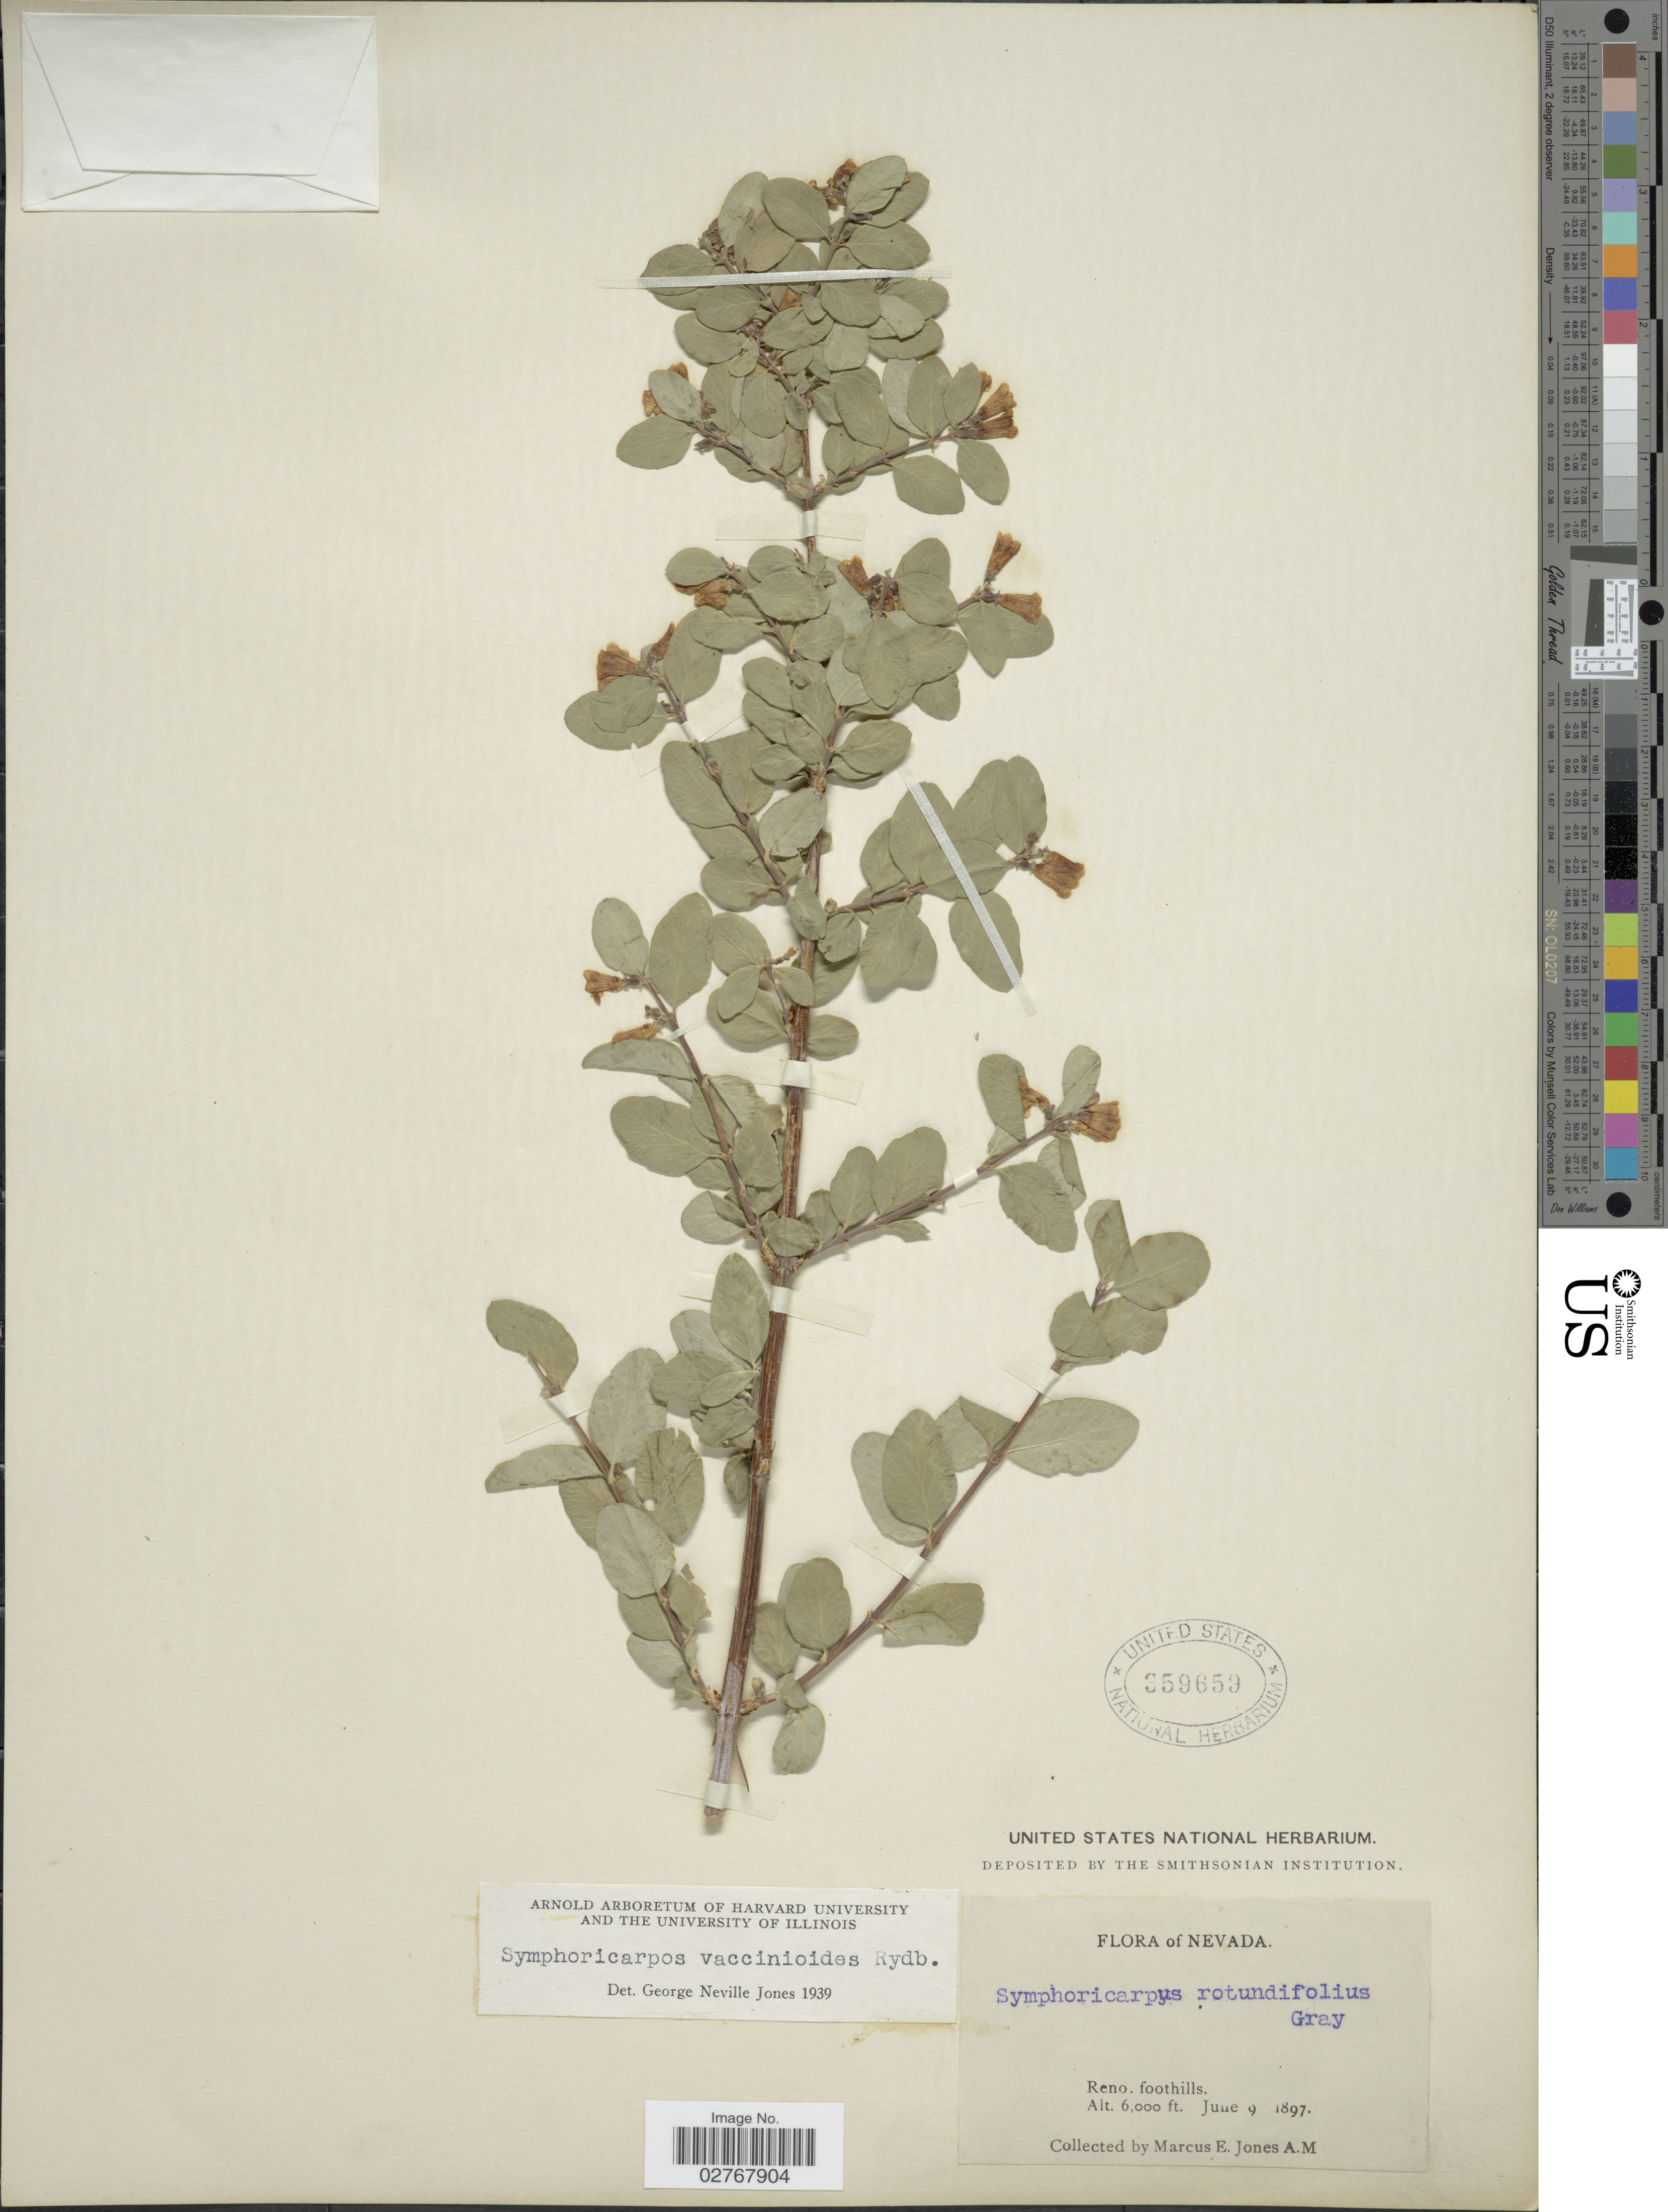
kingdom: Plantae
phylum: Tracheophyta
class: Magnoliopsida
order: Dipsacales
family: Caprifoliaceae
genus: Symphoricarpos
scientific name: Symphoricarpos vaccinioides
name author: Rydb.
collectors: M. E. Jones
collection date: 1897-06-09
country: United States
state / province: Nevada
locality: Reno. foothills.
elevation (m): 1829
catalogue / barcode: US 359659